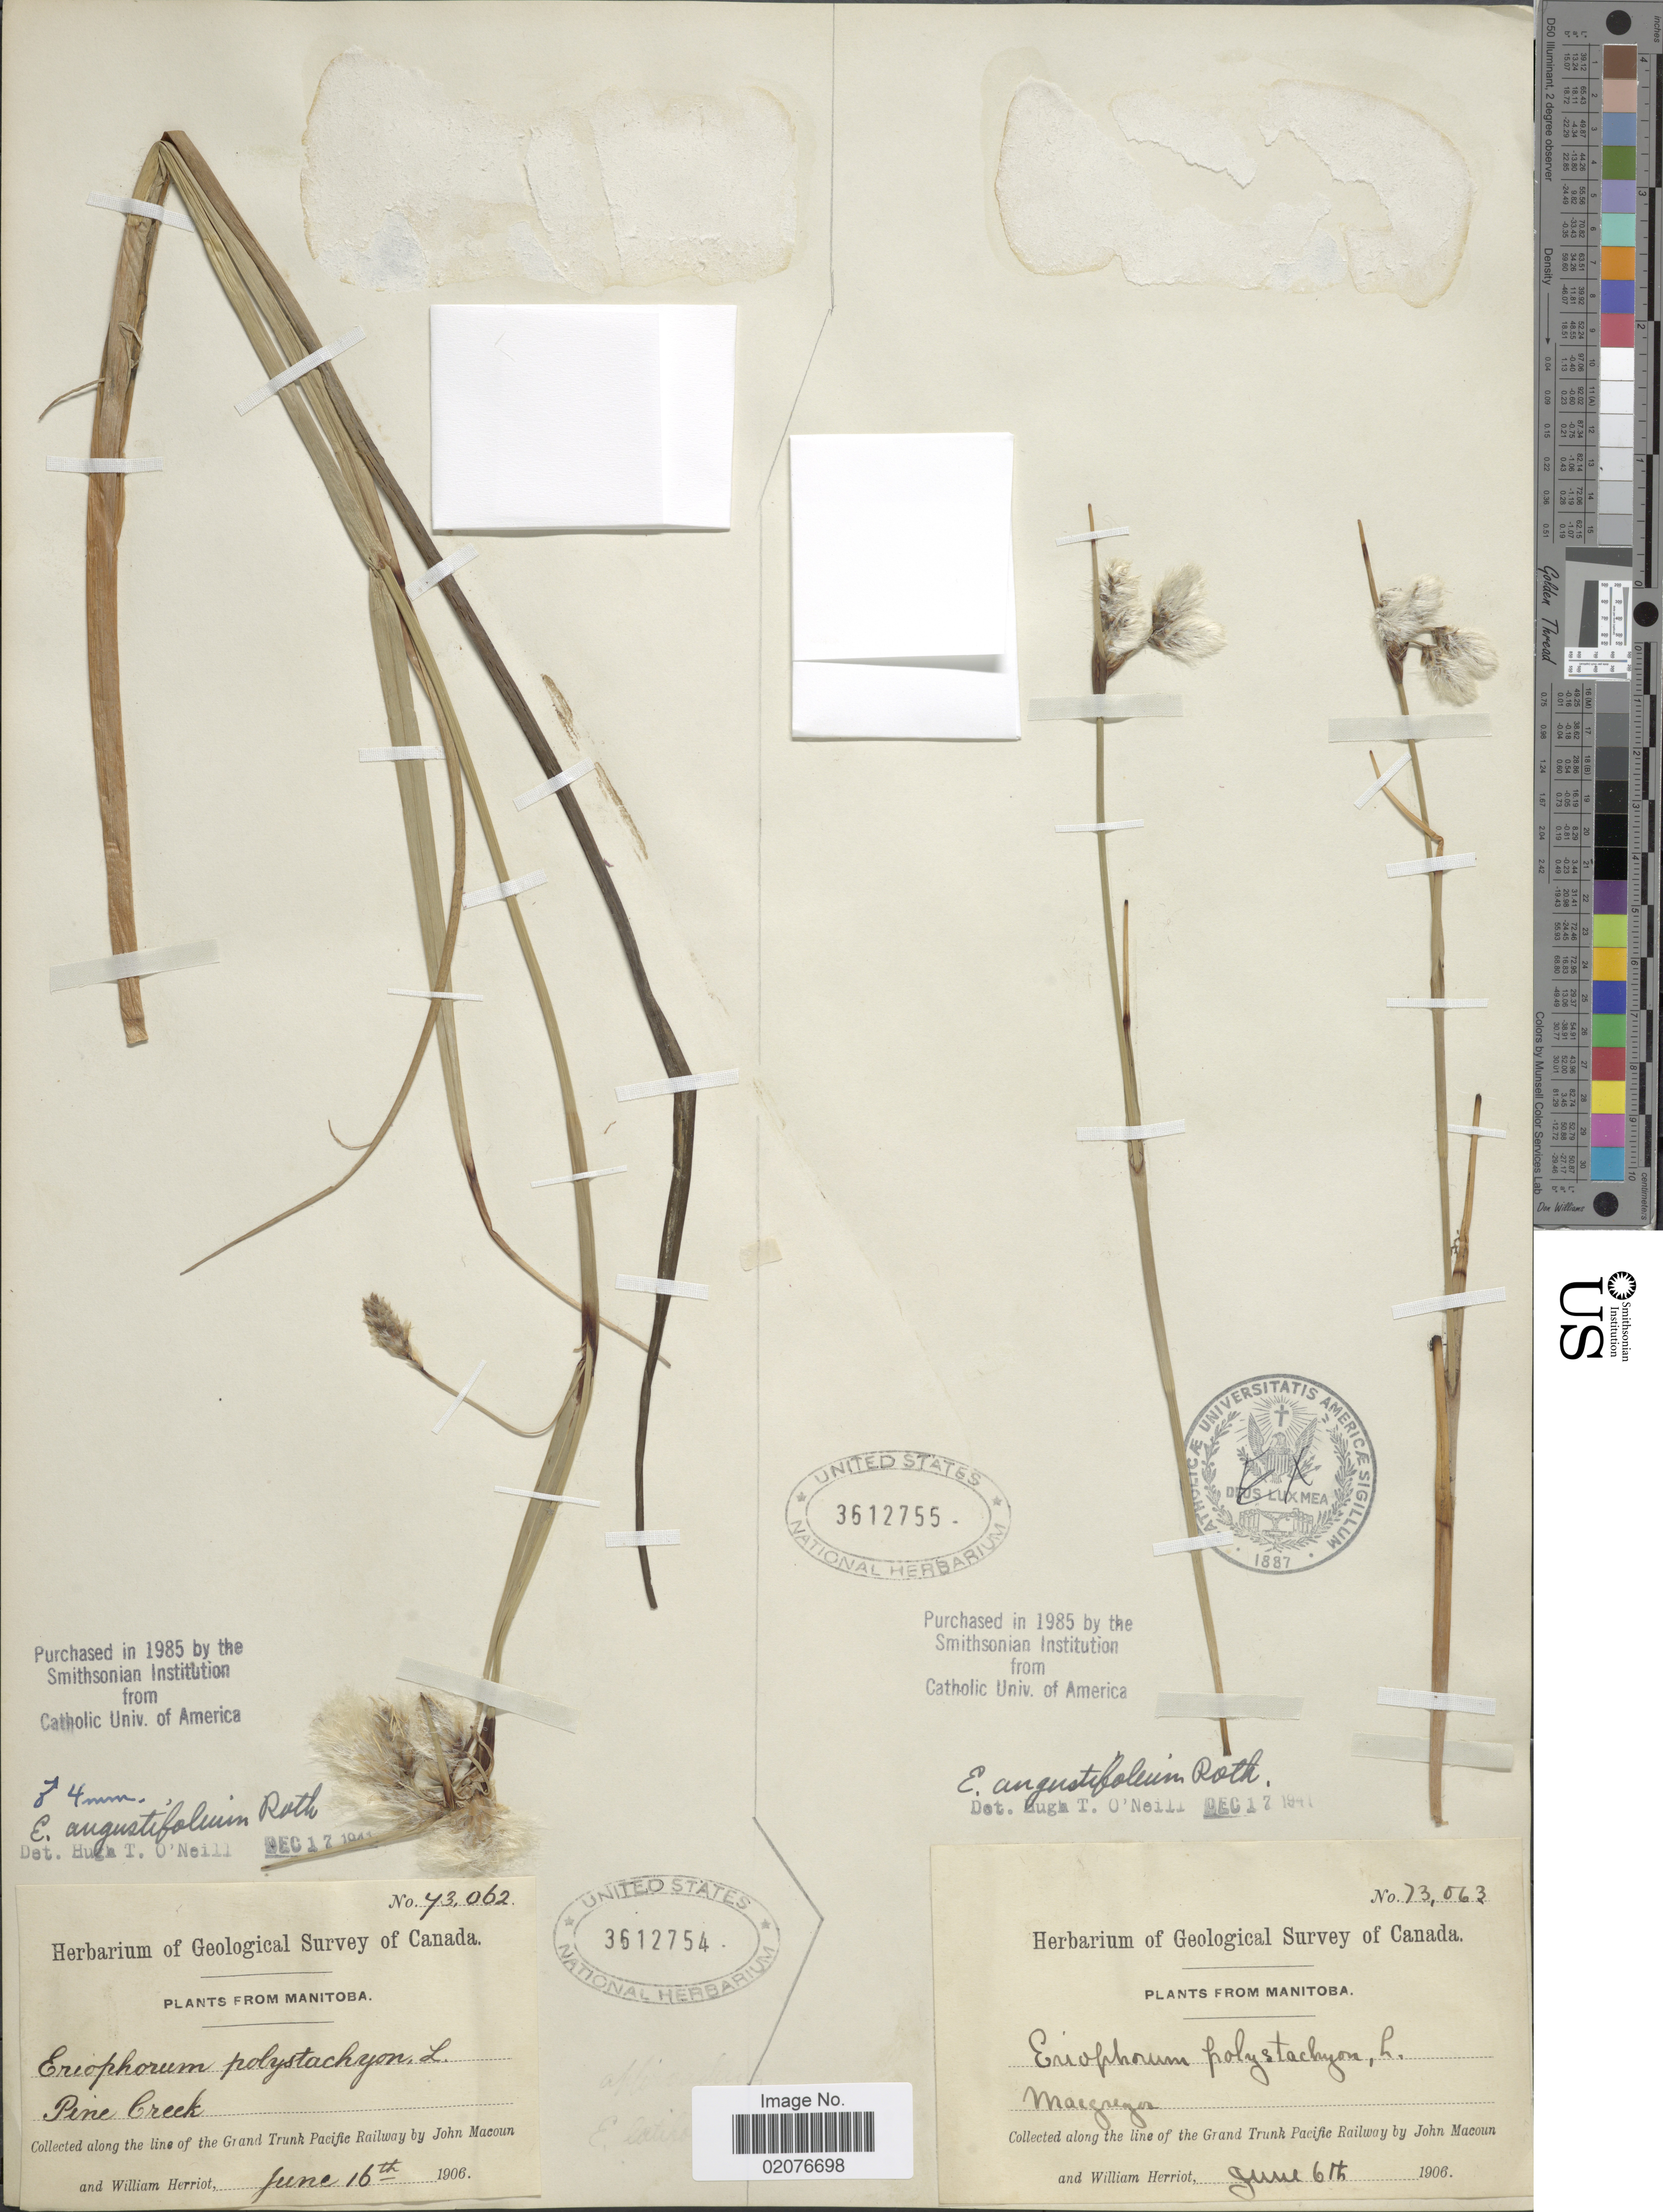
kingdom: Plantae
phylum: Tracheophyta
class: Liliopsida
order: Poales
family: Cyperaceae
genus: Eriophorum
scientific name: Eriophorum angustifolium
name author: Honck.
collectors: J. Macoun & W. Herriot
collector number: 73063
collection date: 1906-06-06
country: Canada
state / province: Manitoba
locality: Macgregor, Along the line of the Grand Trunk Pacific Railway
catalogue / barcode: US 3612755-2